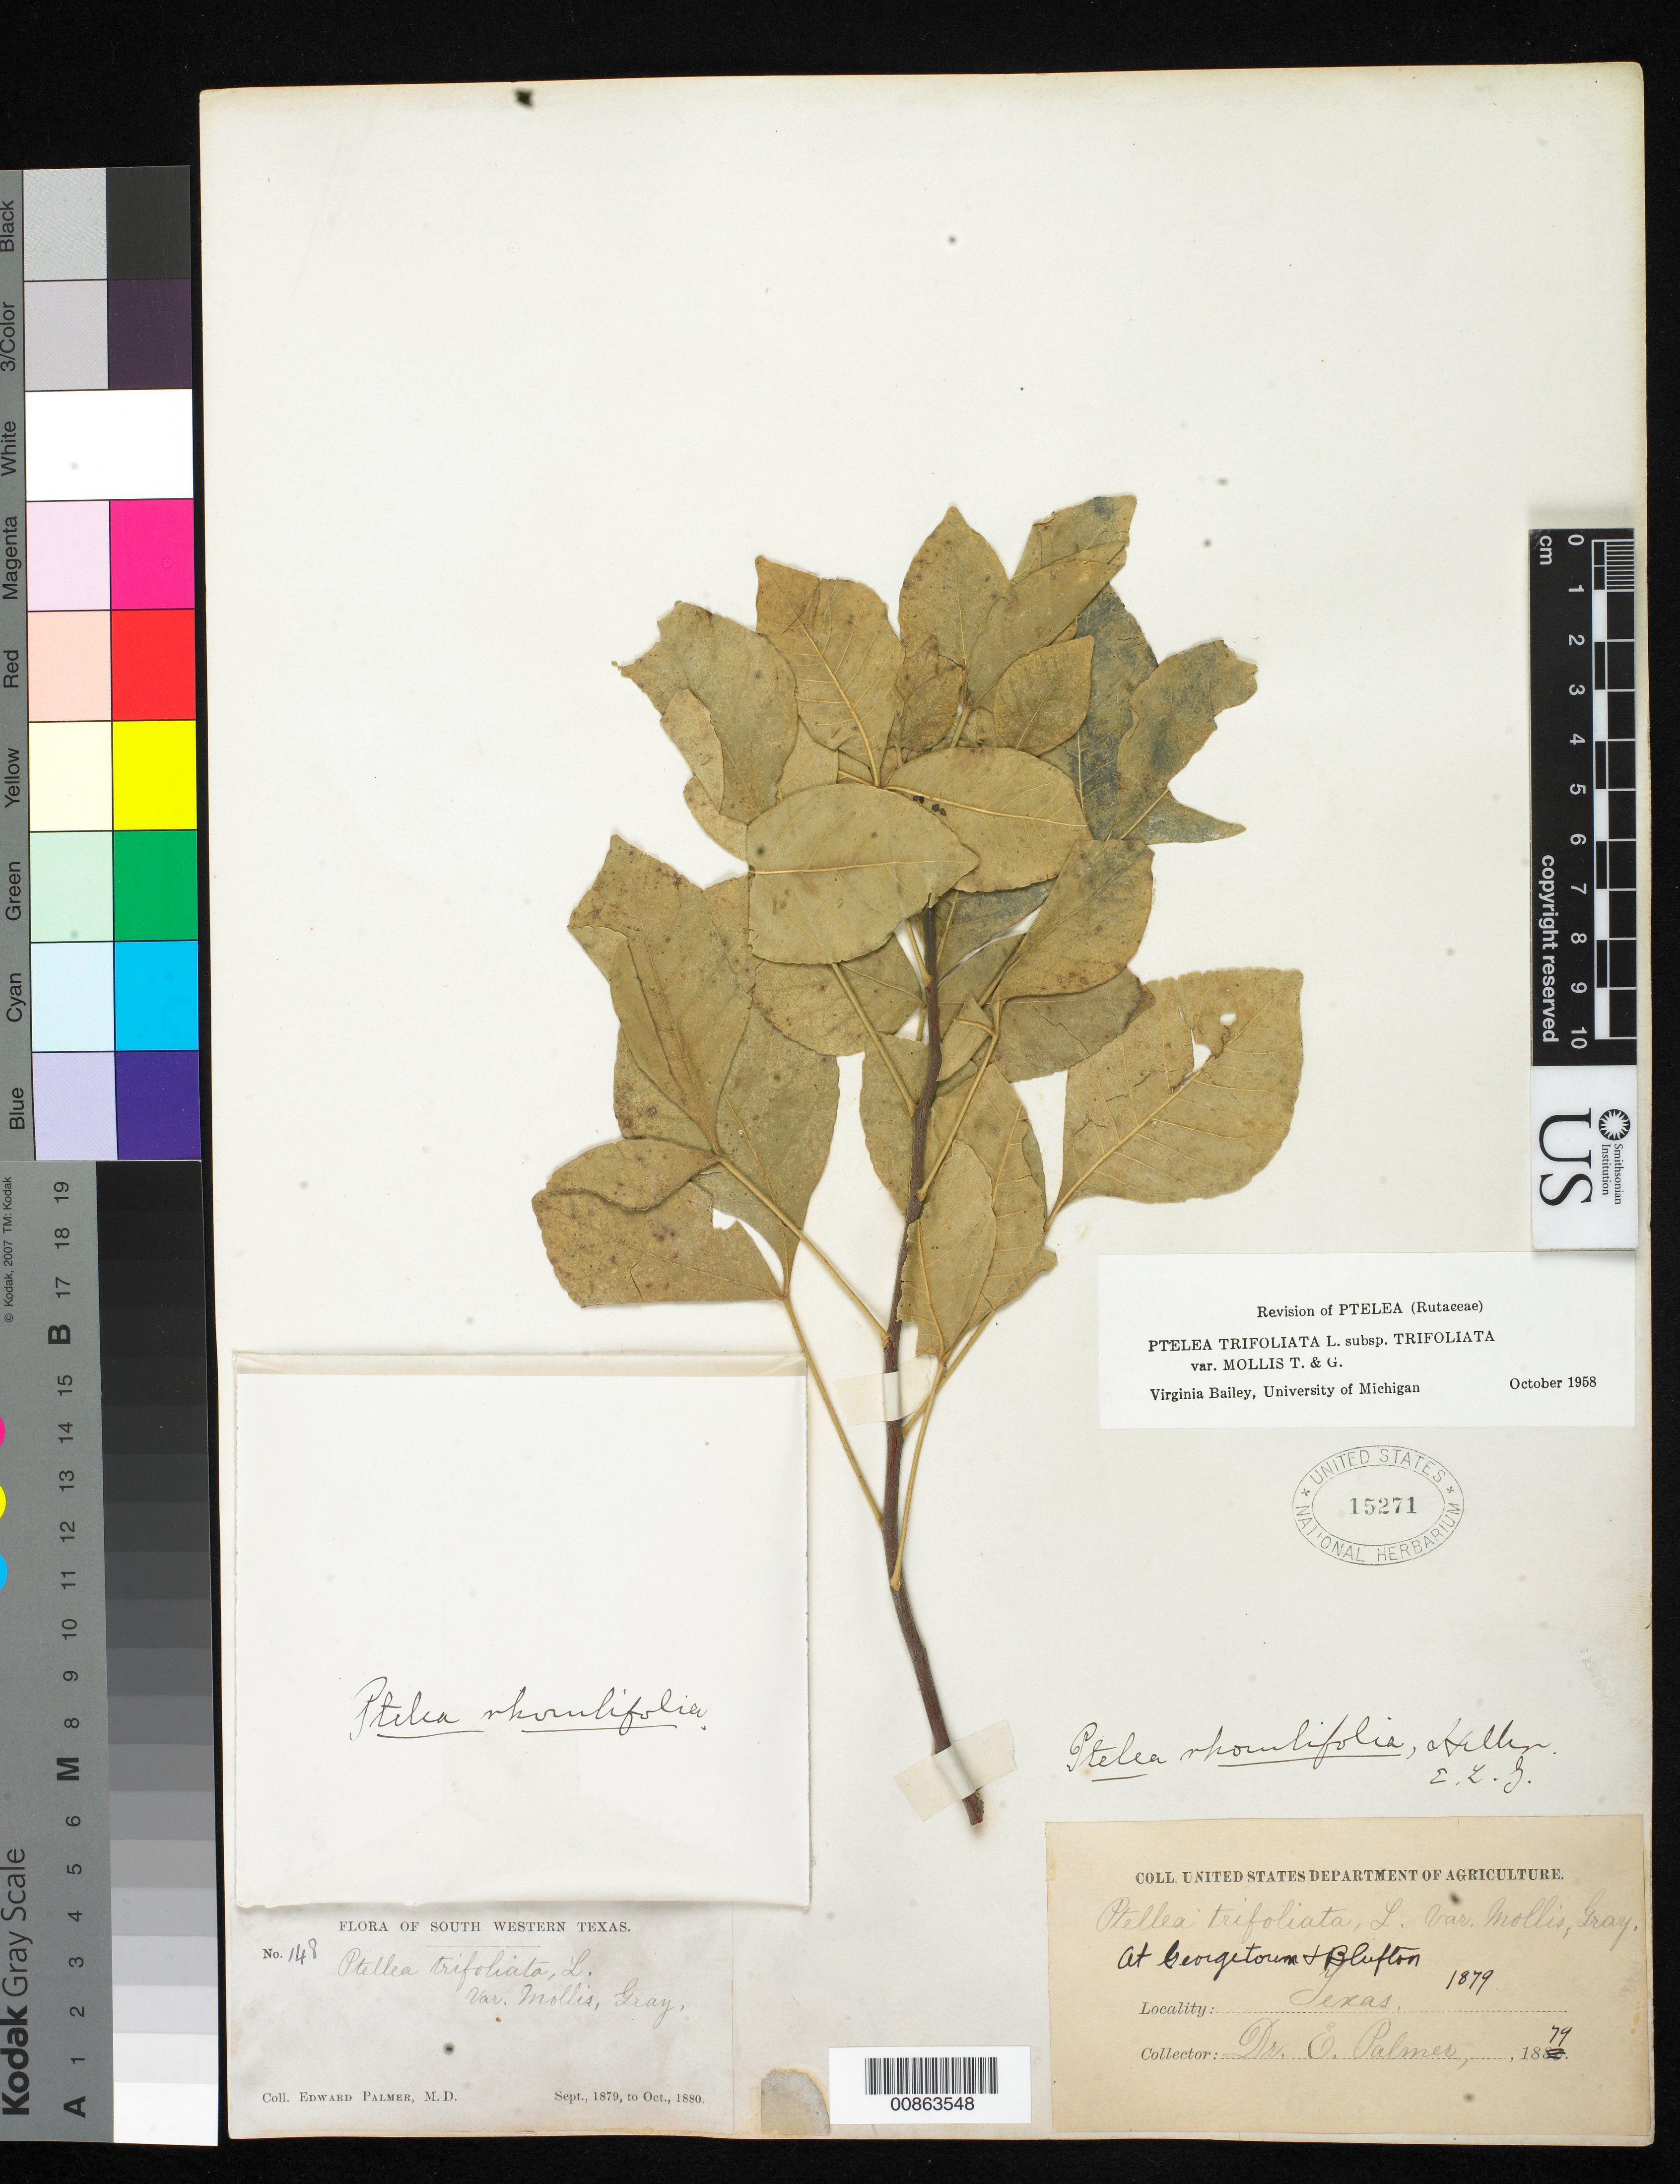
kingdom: Plantae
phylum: Tracheophyta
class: Magnoliopsida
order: Sapindales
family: Rutaceae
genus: Ptelea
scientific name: Ptelea trifoliata subsp. trifoliata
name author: L.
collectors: E. Palmer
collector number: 148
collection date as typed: Sep 1879 to -- Dec 1879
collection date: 1879-09/1879-12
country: United States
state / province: Texas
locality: Georgetown and Blufton, Texas.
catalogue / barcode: US 15271